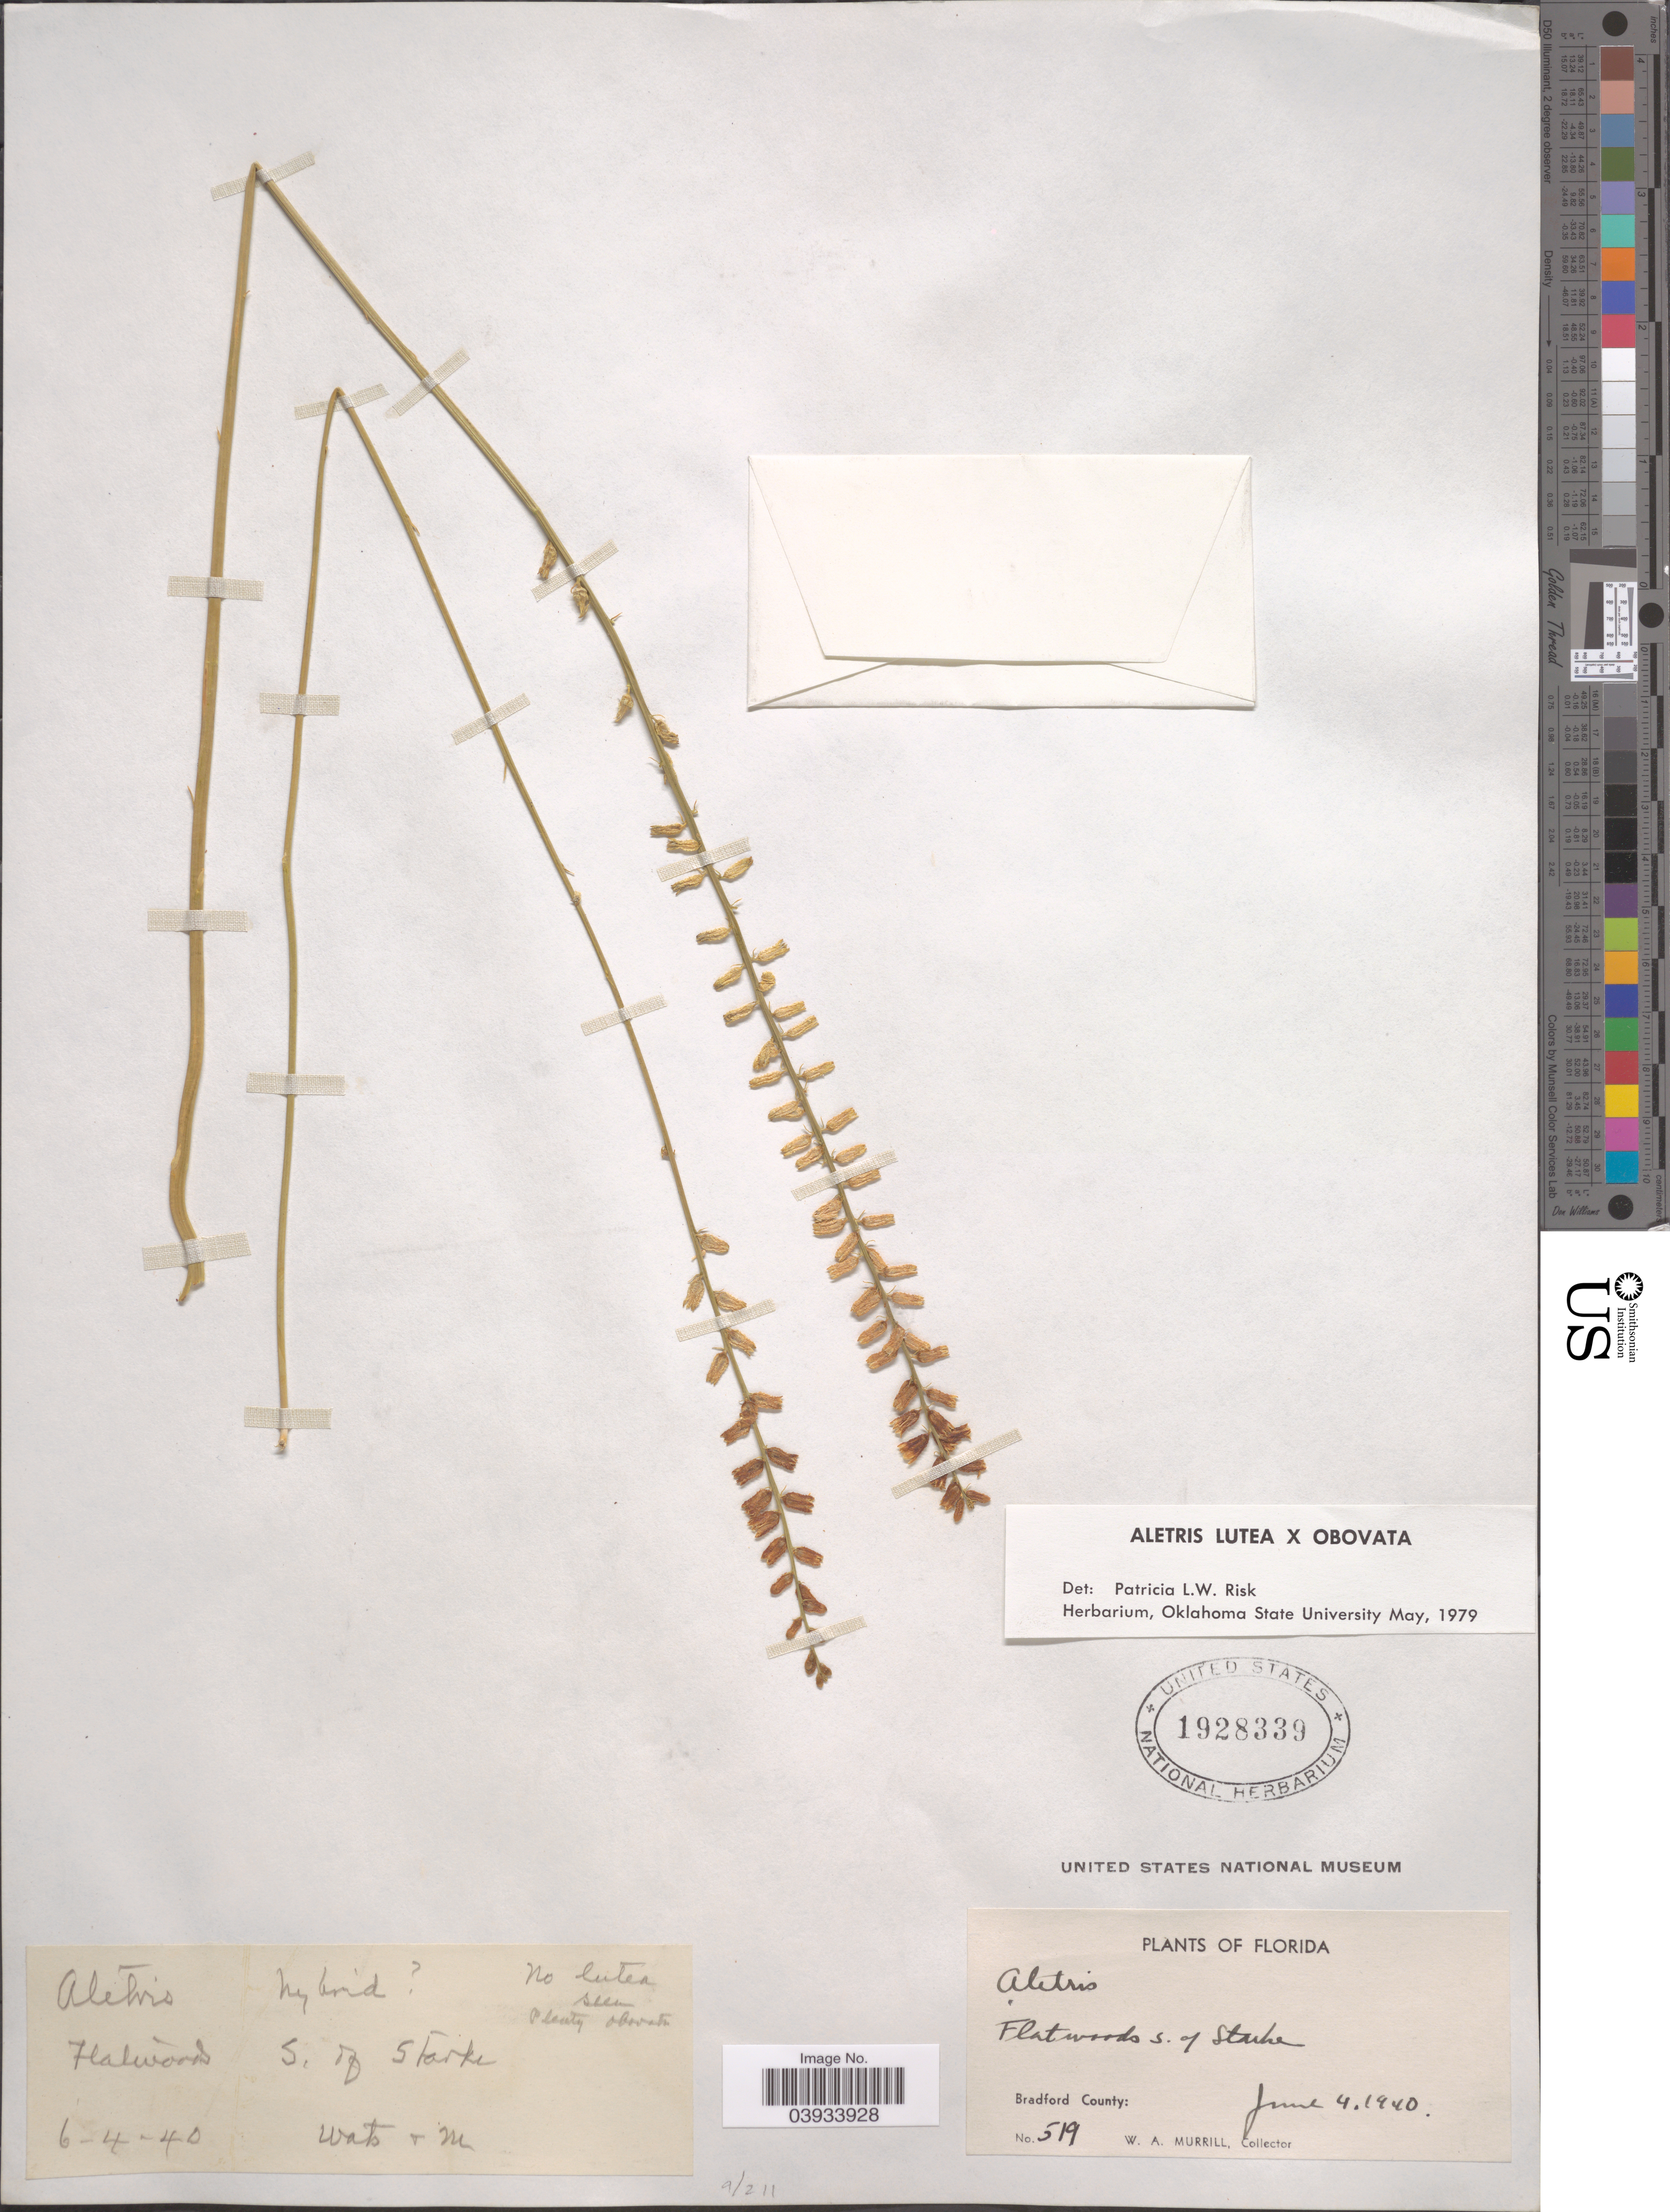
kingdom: Plantae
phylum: Tracheophyta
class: Liliopsida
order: Dioscoreales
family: Nartheciaceae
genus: Aletris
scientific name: Aletris lutea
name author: Small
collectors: W. A. Murrill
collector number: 519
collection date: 1940-06-04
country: United States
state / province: Florida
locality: Flatwoods S. of Starke. Bradford County.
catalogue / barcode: US 1928339